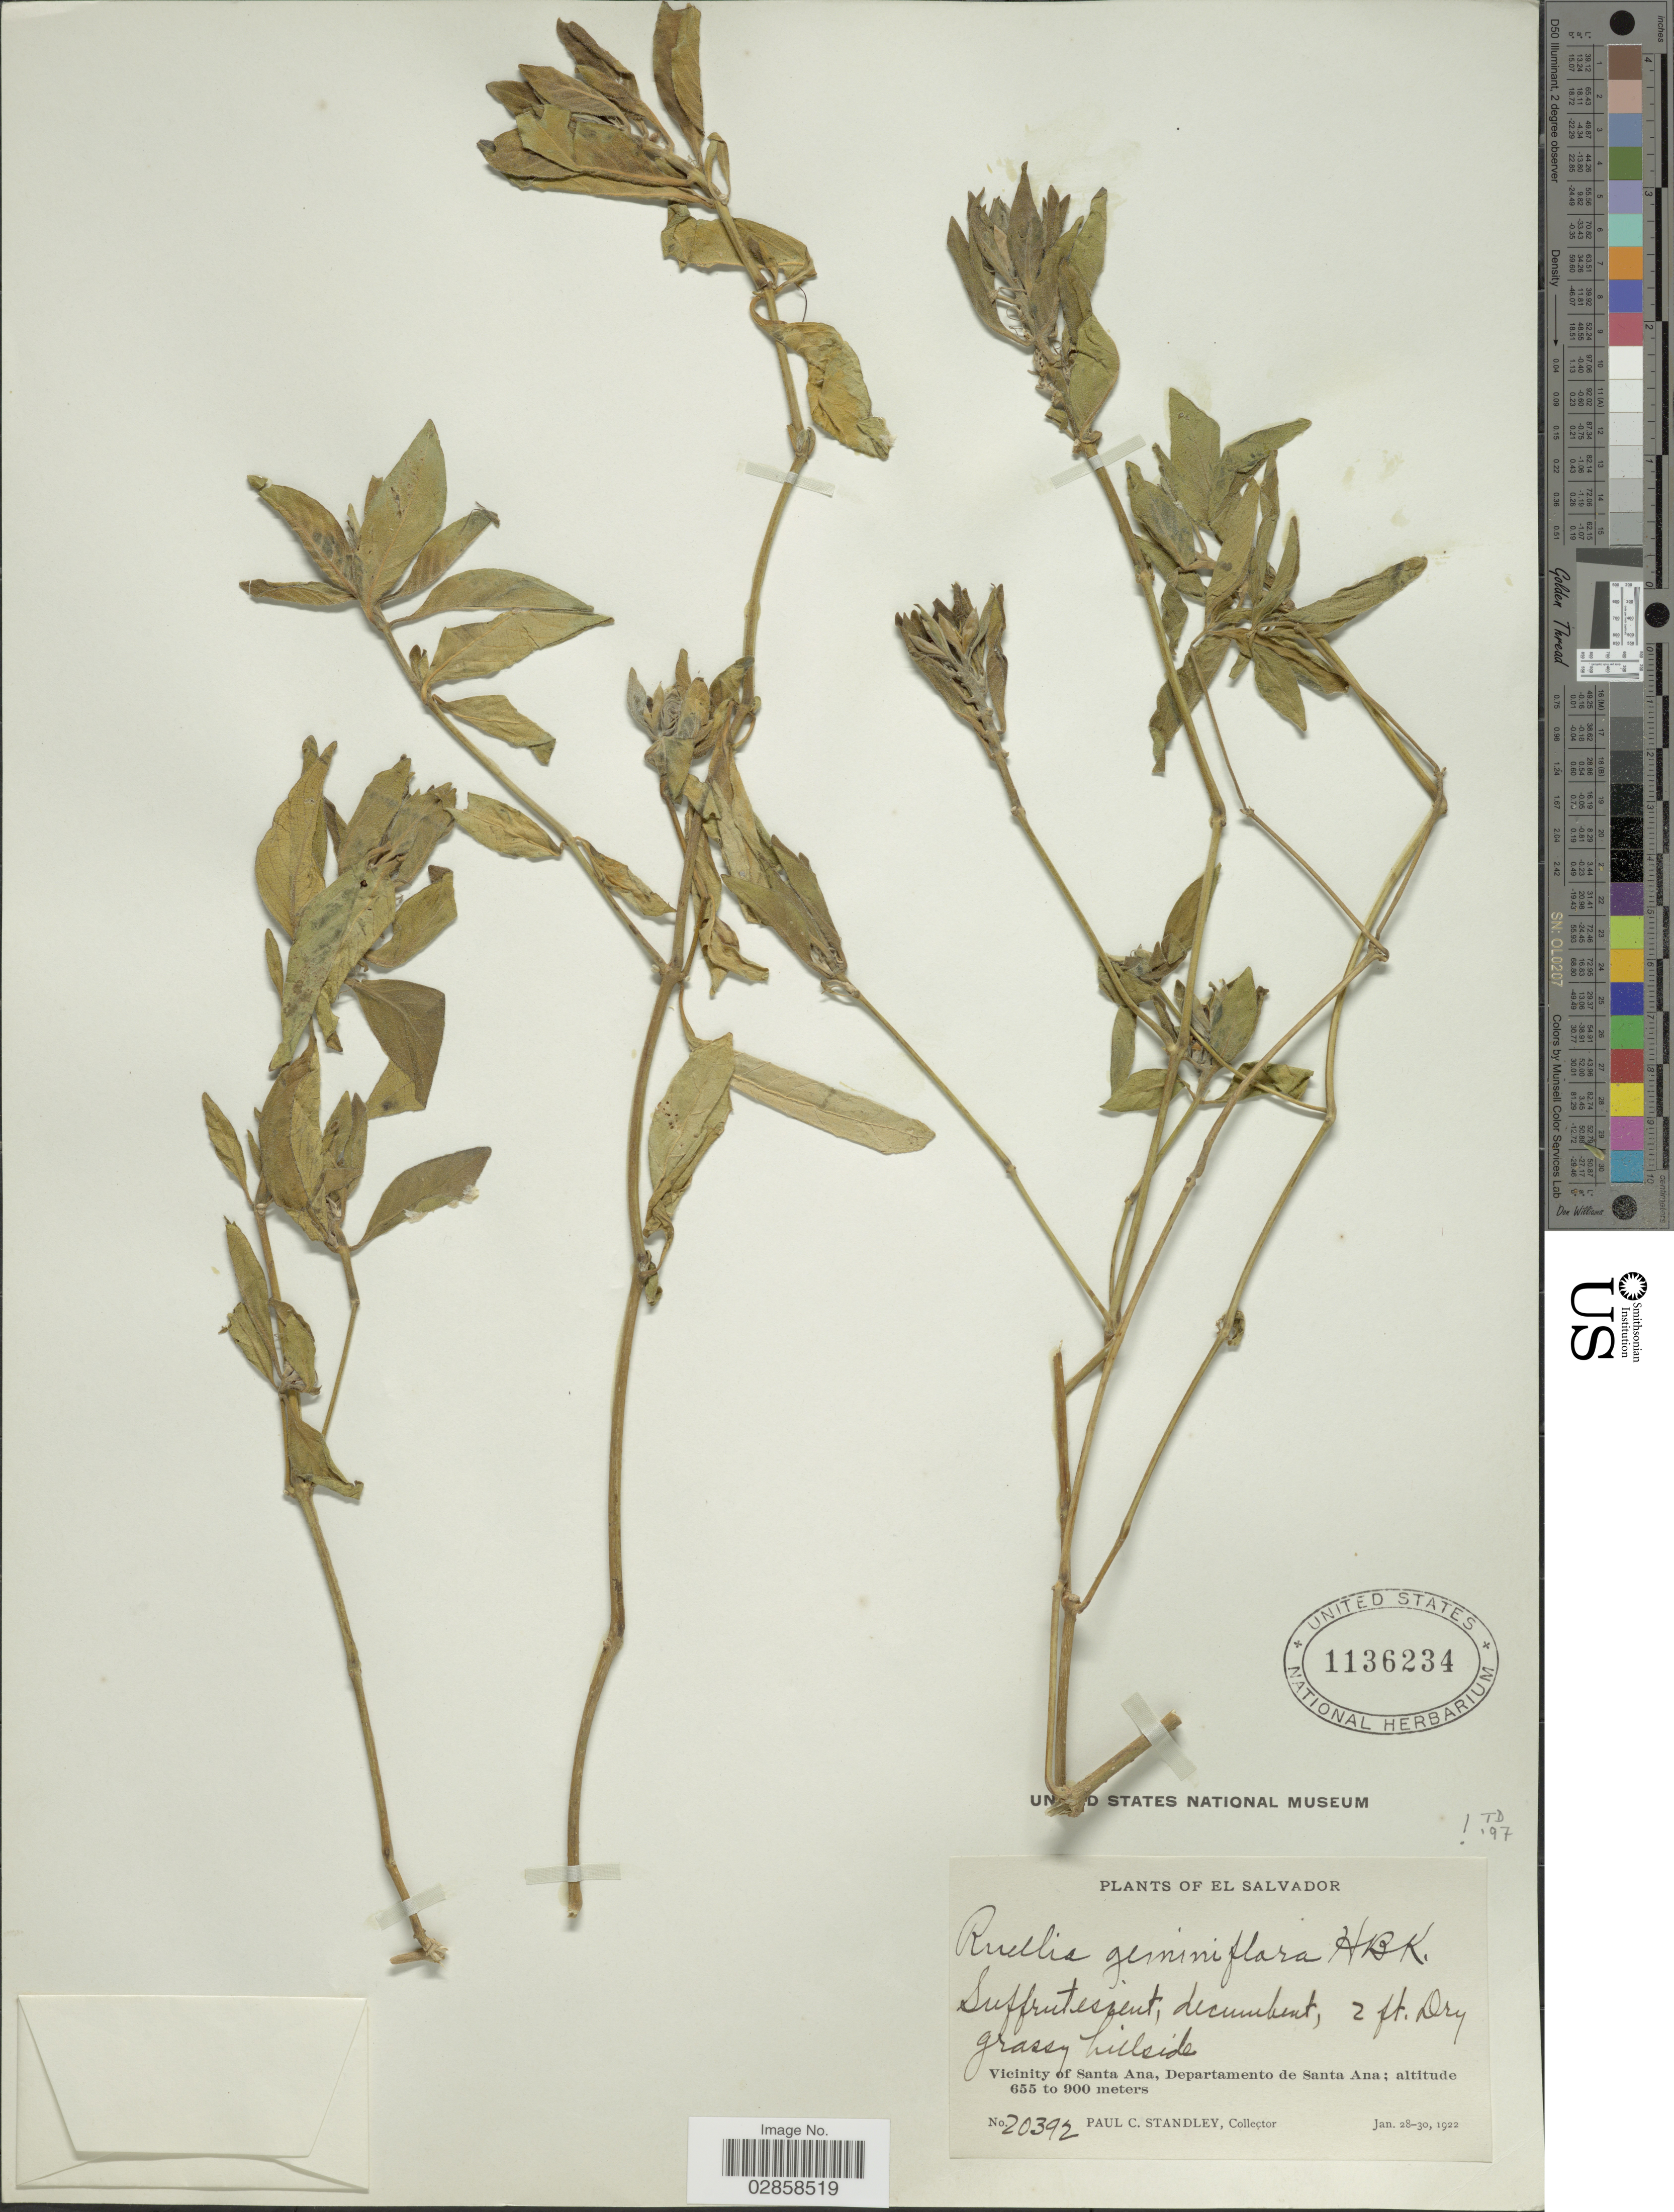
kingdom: Plantae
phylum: Tracheophyta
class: Magnoliopsida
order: Lamiales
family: Acanthaceae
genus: Ruellia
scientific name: Ruellia geminiflora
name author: Kunth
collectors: P. C. Standley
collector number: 20392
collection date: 1922-01-28/1922-01-30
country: El Salvador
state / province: Santa Ana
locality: Vicinity of Santa Ana, Departamento de Santa Ana.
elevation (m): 655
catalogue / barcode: US 1136234